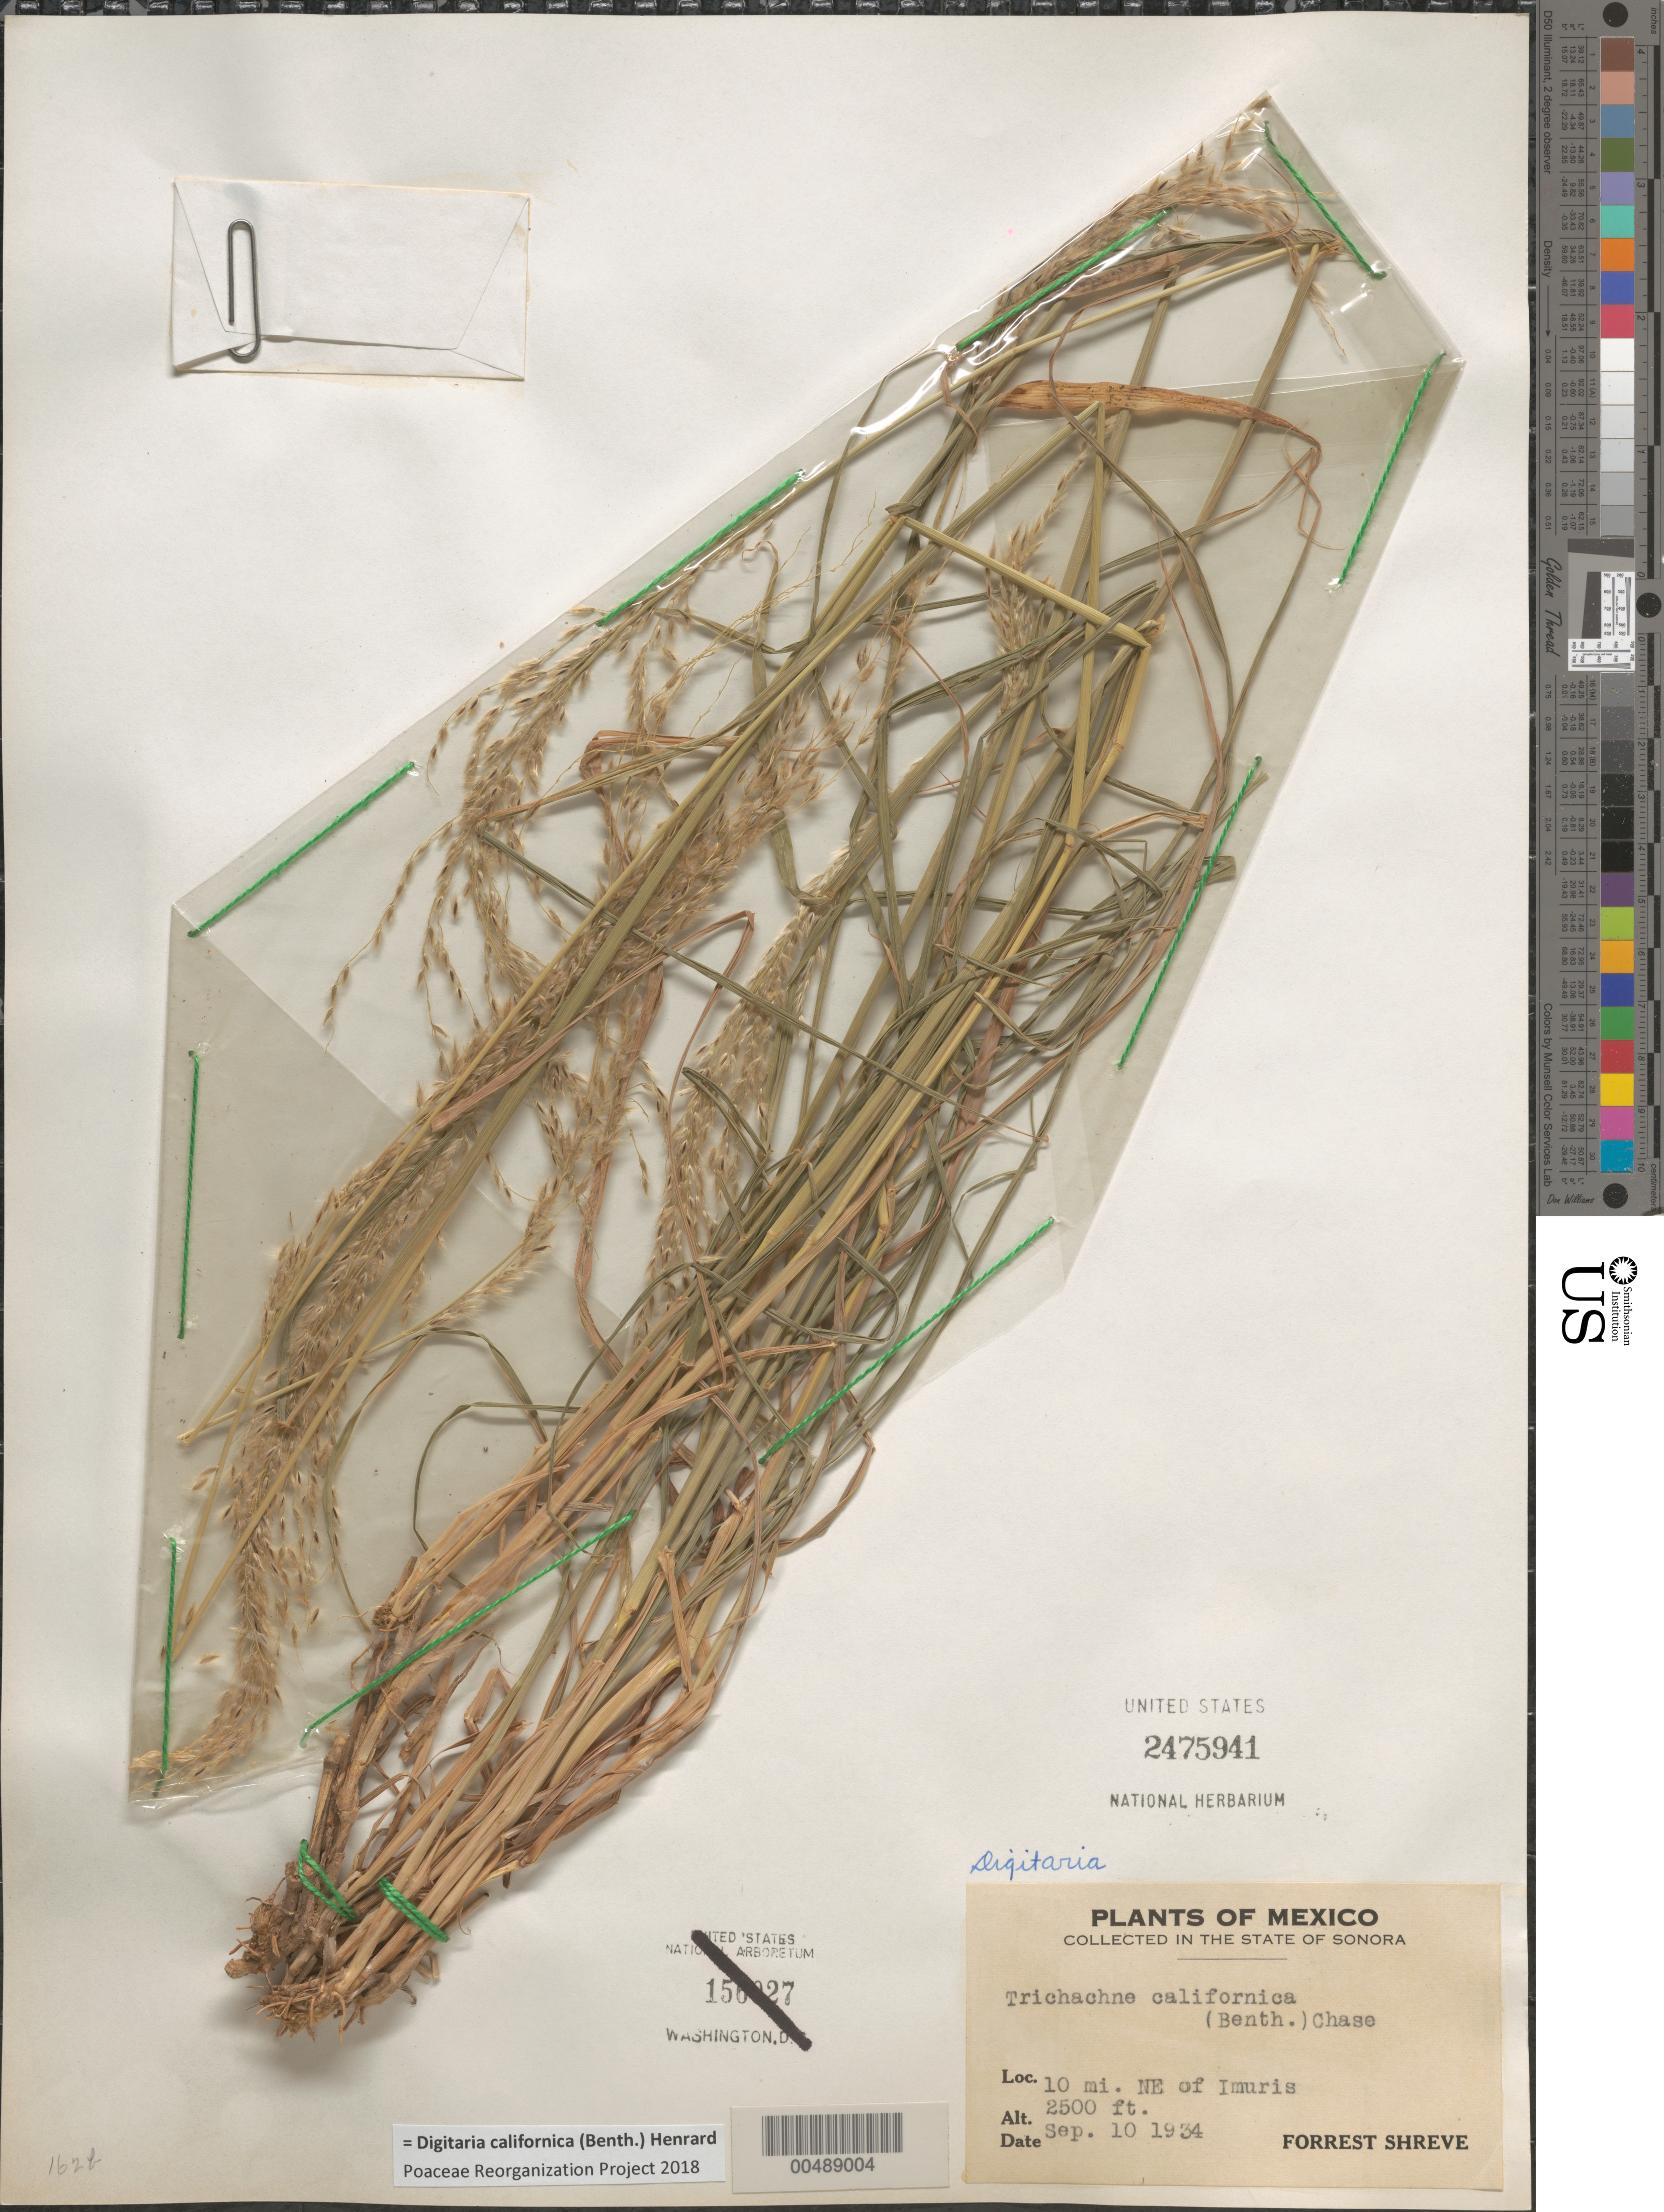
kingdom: Plantae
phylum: Tracheophyta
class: Liliopsida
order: Poales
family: Poaceae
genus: Digitaria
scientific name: Digitaria californica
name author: (Benth.) Henr.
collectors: F. Shreve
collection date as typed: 10 Sep 1934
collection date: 1934-09-10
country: Mexico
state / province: Sonora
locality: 10 mi NE of Imuris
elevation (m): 762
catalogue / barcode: US 2475941